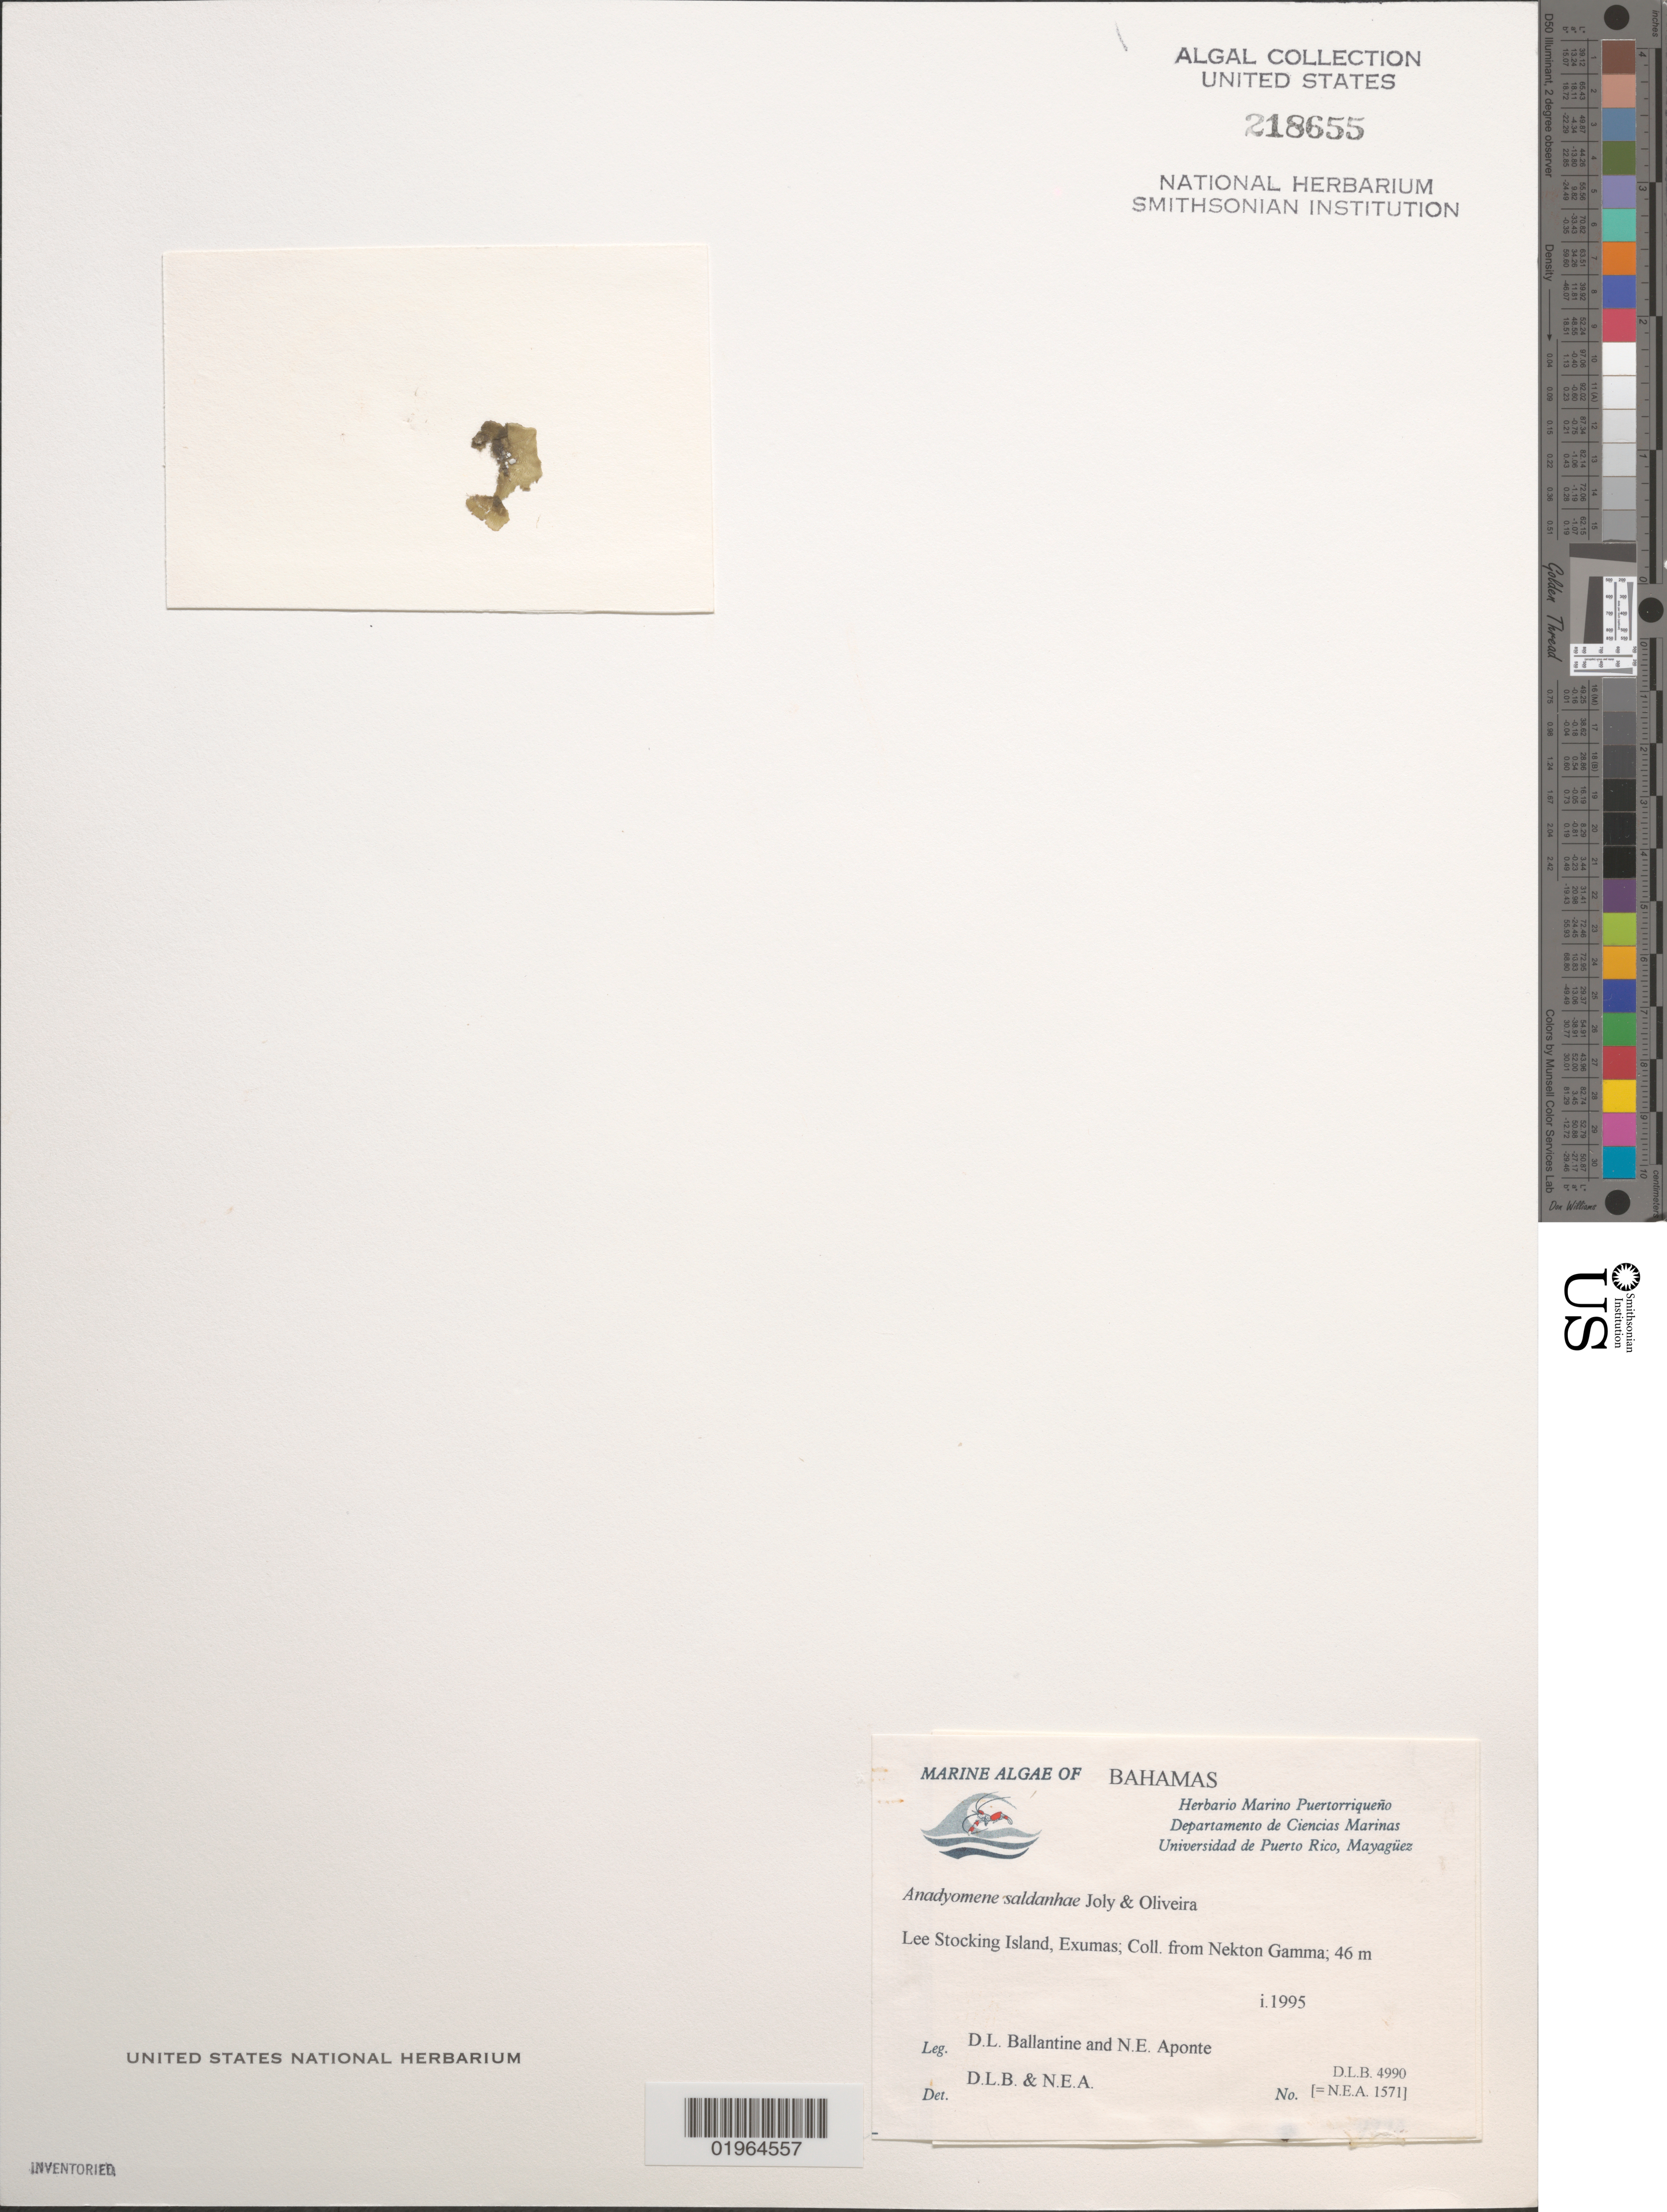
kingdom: Plantae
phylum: Chlorophyta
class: Ulvophyceae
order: Cladophorales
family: Anadyomenaceae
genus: Anadyomene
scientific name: Anadyomene saldanhae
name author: A.B. Joly & E.C. Oliveira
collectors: D.L. Ballantine & N. E. Aponte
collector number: D.L.B.4990/N.E.A.1571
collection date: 1995-01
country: Bahamas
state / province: Exuma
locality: Lee Stocking Island, Exumas; from Nekton Gamma.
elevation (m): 46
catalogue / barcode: US 218655